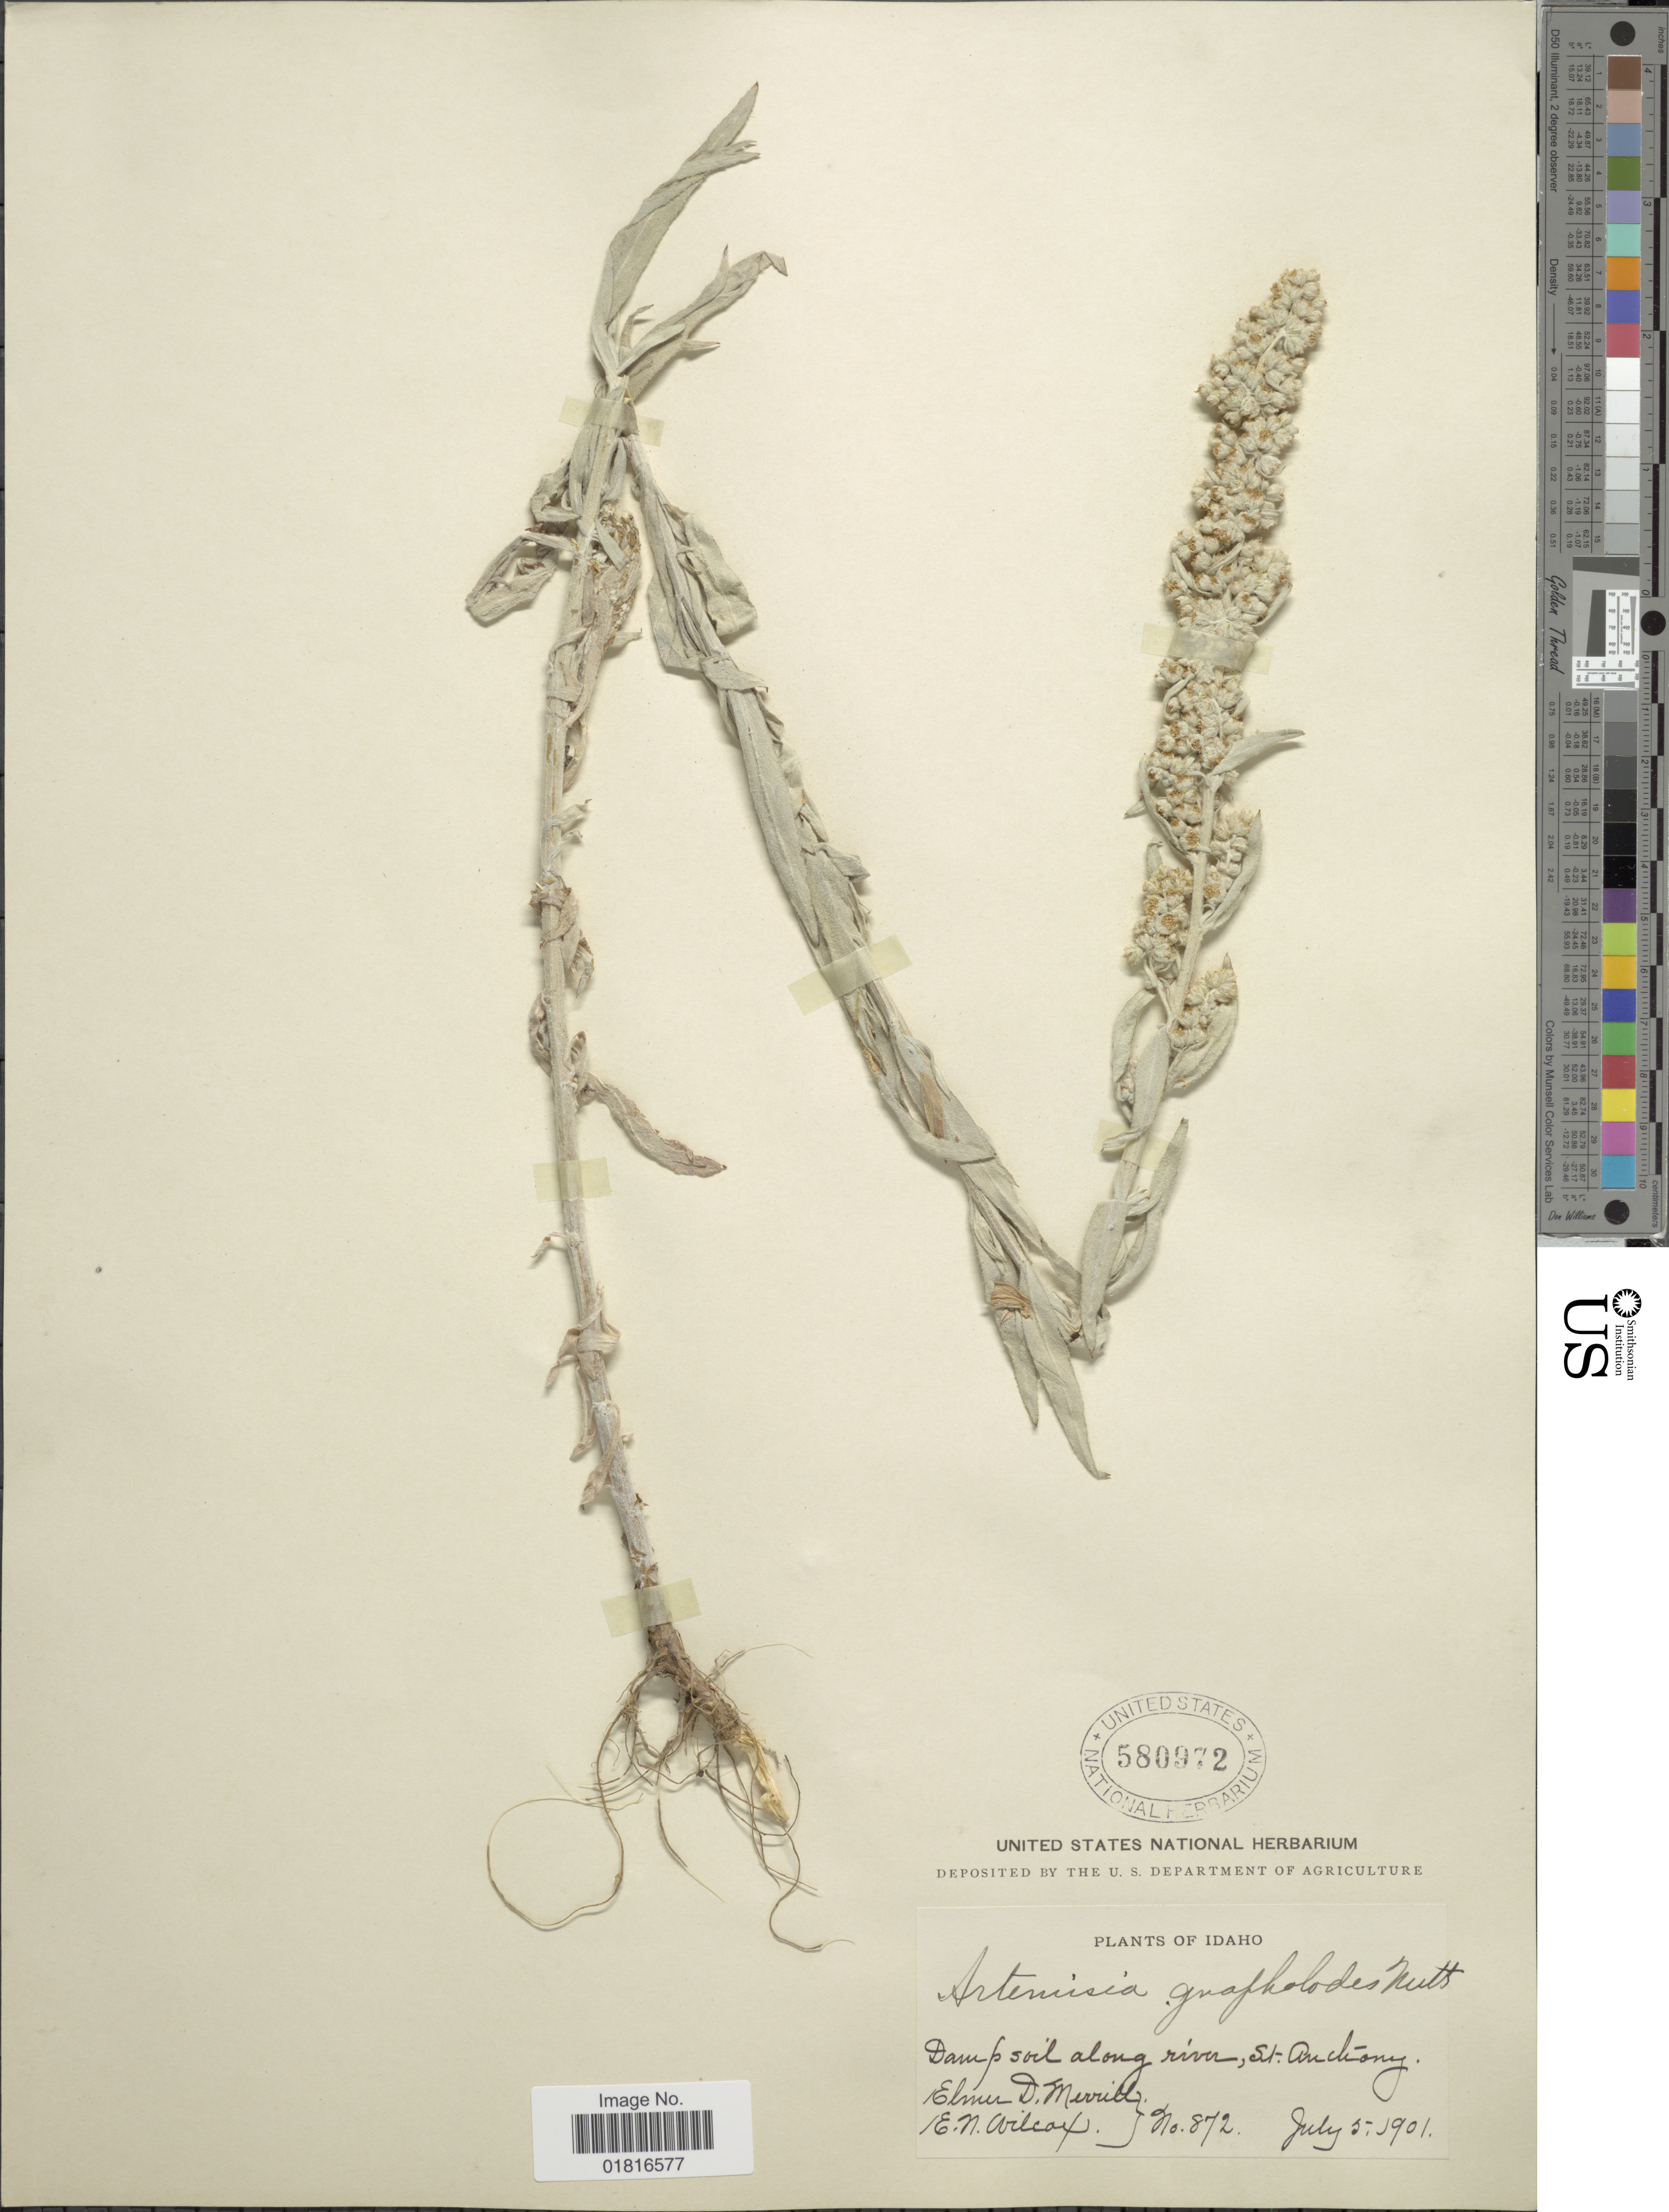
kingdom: Plantae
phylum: Tracheophyta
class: Magnoliopsida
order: Asterales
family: Asteraceae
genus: Artemisia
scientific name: Artemisia purshiana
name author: Besser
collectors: E. D. Merrill & E. Wilcox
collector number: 872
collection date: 1901-07-05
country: United States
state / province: Idaho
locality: Damp soil along river, St. Anthony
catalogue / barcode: US 580972